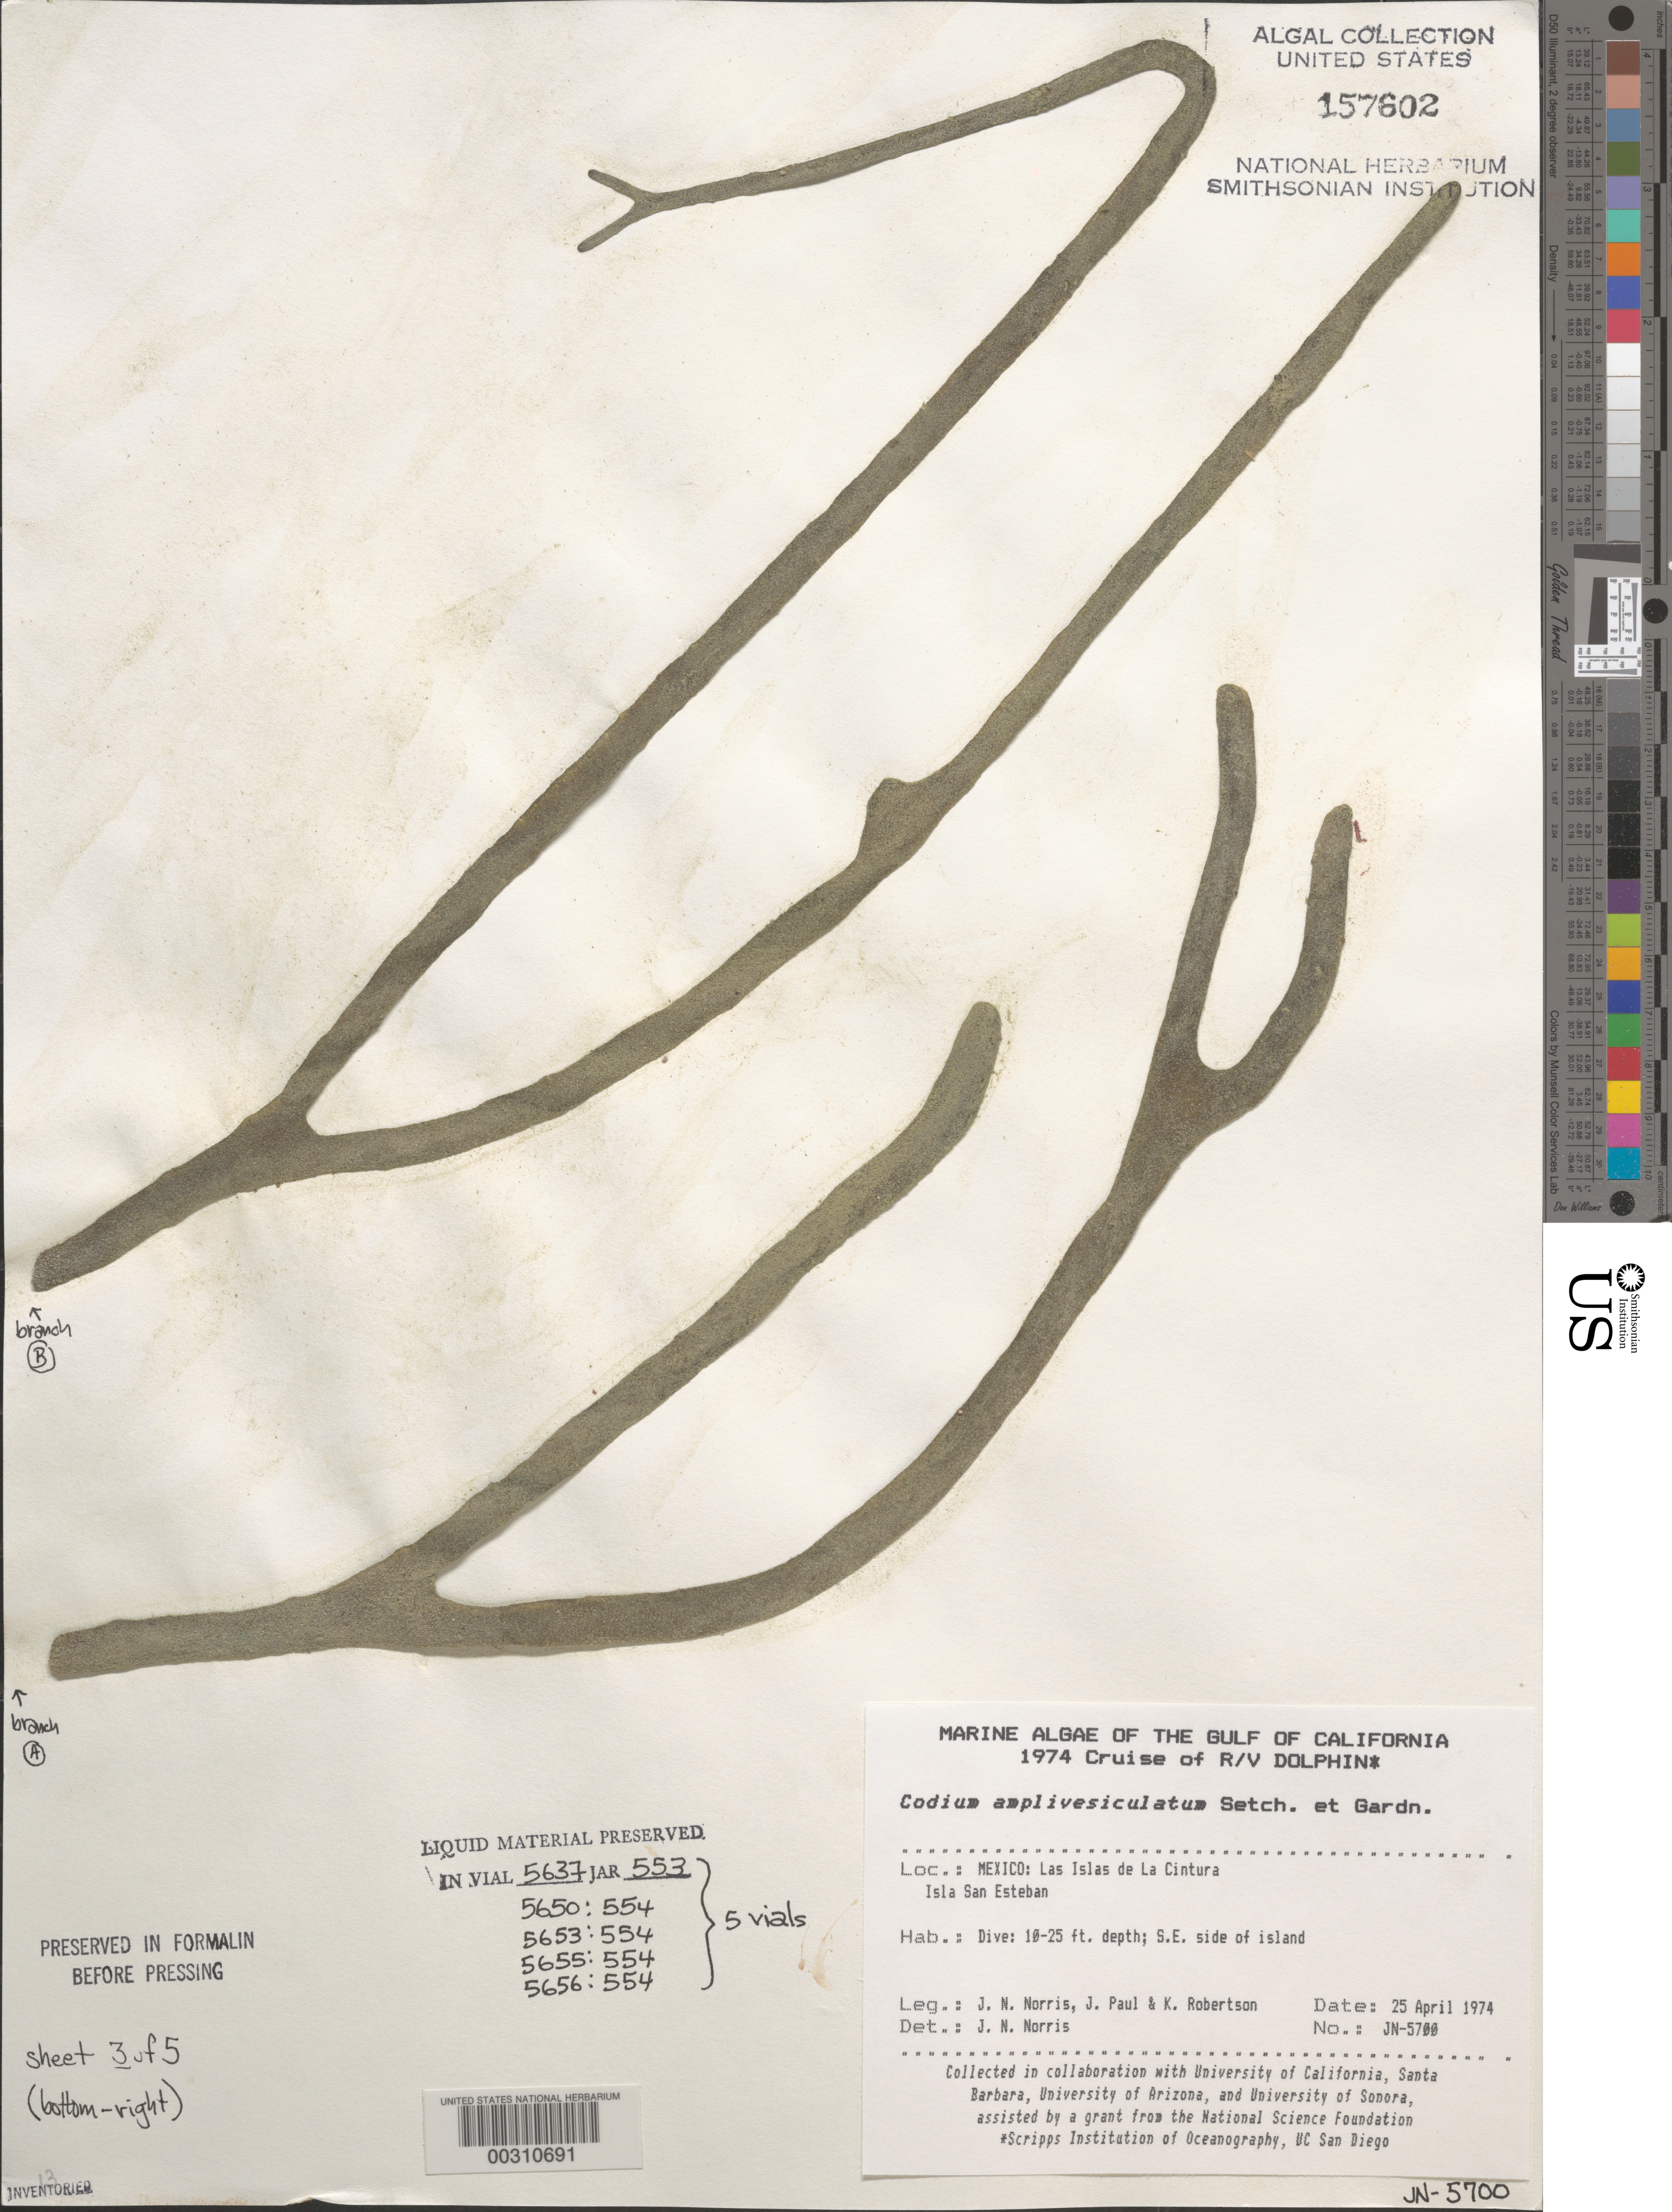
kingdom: Plantae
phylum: Chlorophyta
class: Ulvophyceae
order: Bryopsidales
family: Codiaceae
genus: Codium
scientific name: Codium amplivesiculatum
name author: Setch. & N.L. Gardner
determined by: Norris, James N.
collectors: J. N. Norris, J. Paul & K. Robertson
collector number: JN-5700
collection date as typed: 25 Apr 1974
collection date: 1974-04-25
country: Mexico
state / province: Baja California Norte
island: Isla San Esteban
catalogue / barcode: US 157602